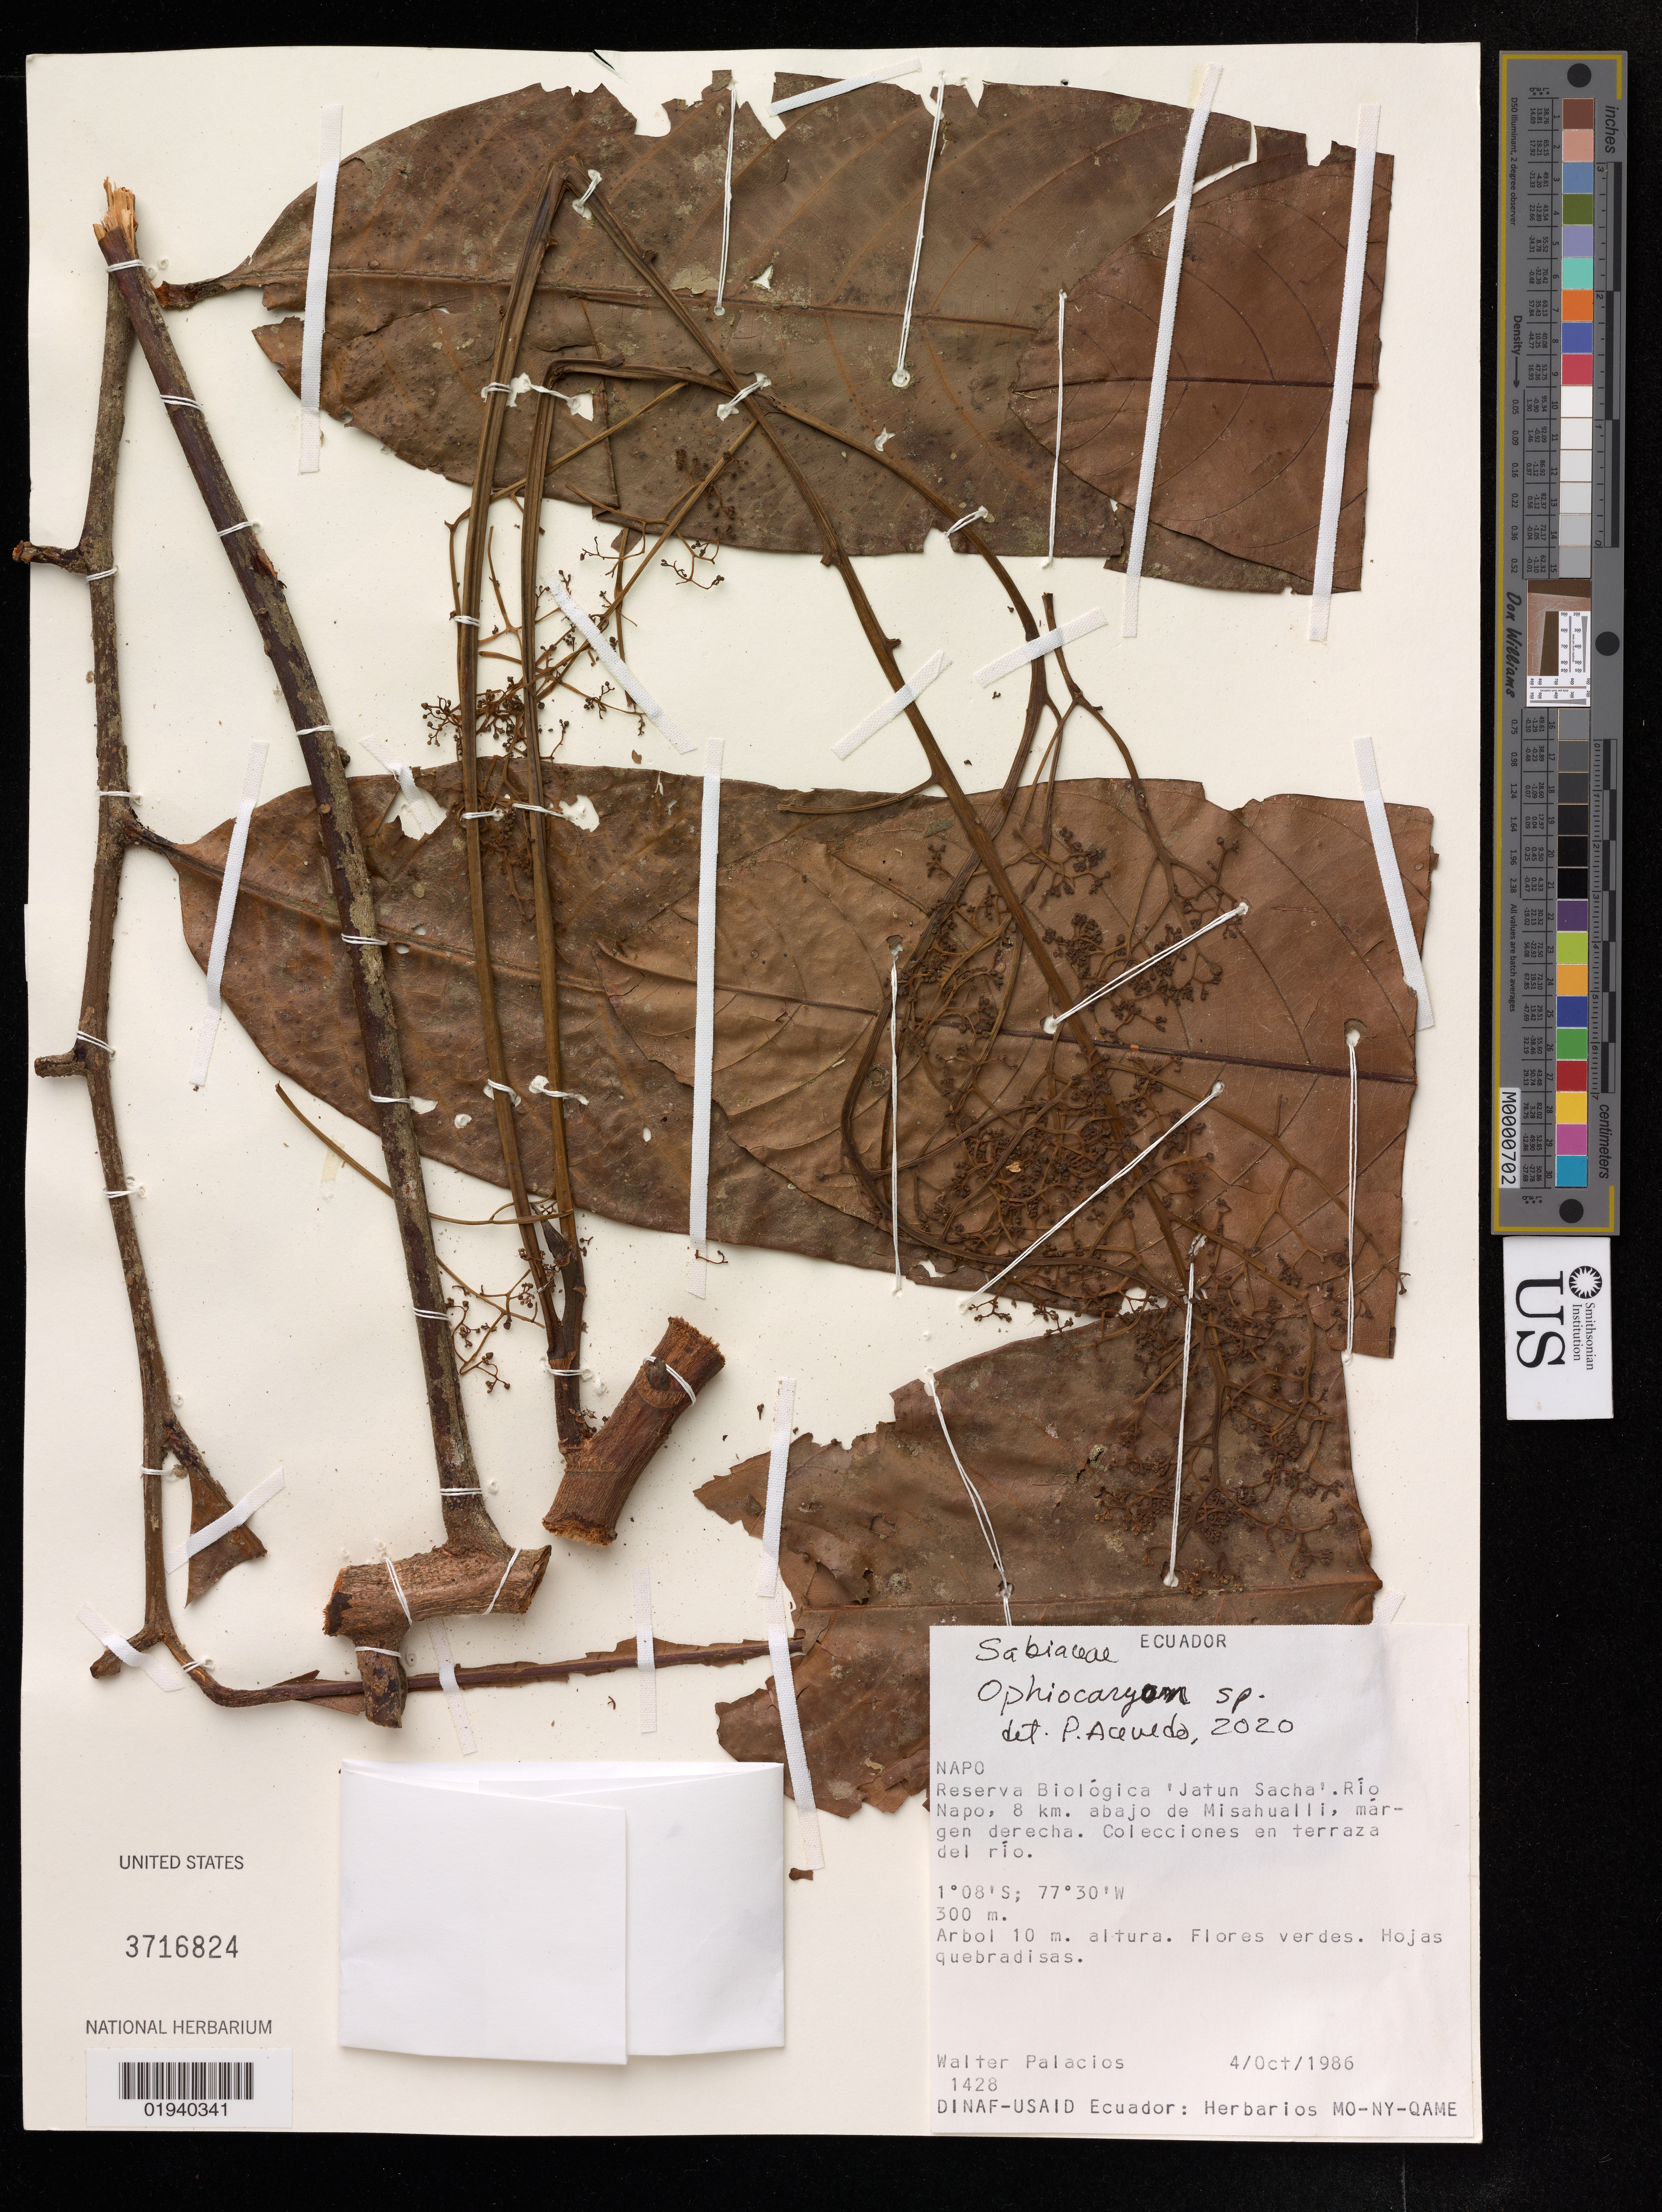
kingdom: Plantae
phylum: Tracheophyta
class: Magnoliopsida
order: Proteales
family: Sabiaceae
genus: Ophiocaryon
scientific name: Ophiocaryon sp.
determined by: Acevedo-Rodriguez, P., (US), Smithsonian Institution - National Museum of Natural History (UNITED STATES)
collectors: W. Palacios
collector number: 1428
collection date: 1986-10-04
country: Ecuador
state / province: Napo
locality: Reserva Biológica "Jatun Sacha". Río Napo, 8 km abajo de Misahualli, márgen derecha.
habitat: Colecciones en terraza del río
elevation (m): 300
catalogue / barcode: US 3716824